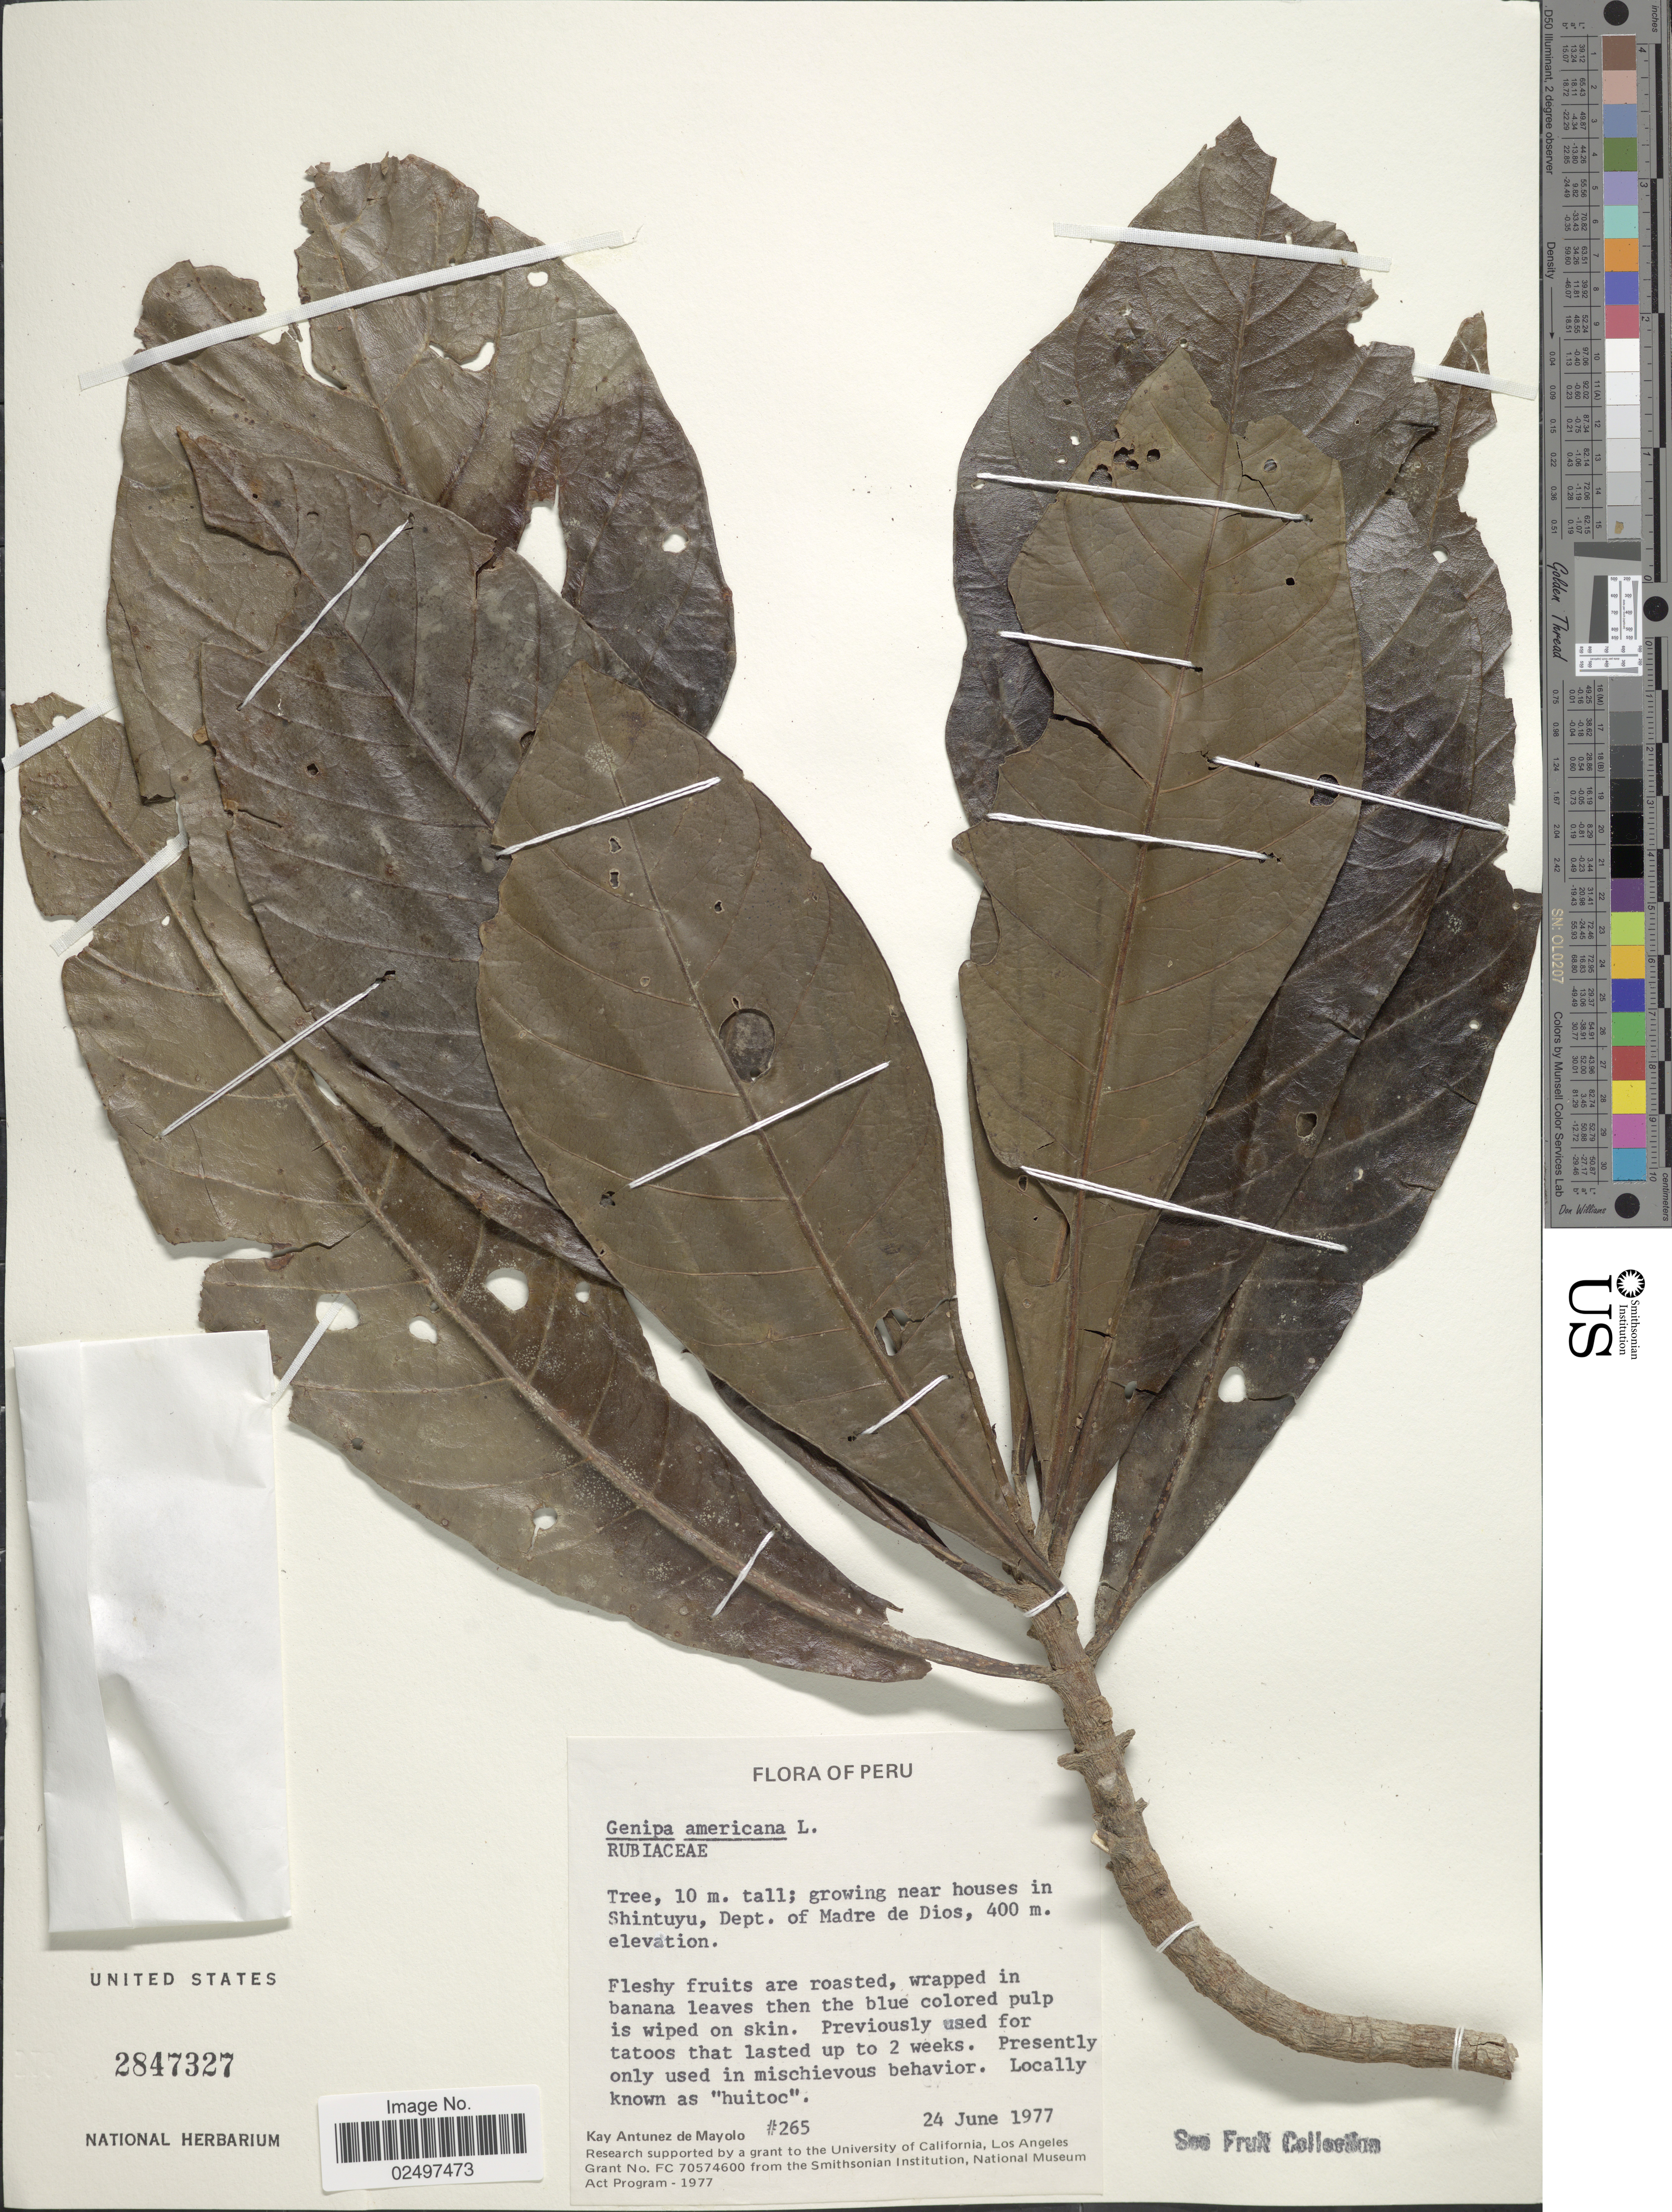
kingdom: Plantae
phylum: Tracheophyta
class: Magnoliopsida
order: Gentianales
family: Rubiaceae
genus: Genipa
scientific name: Genipa americana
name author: L.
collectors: K. Antunez de Mayolo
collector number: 265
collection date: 1977-06-24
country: Peru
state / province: Madre de Dios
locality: Near houses om Shintuyu, Dept. of Madre de Dios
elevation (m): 400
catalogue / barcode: US 2847327